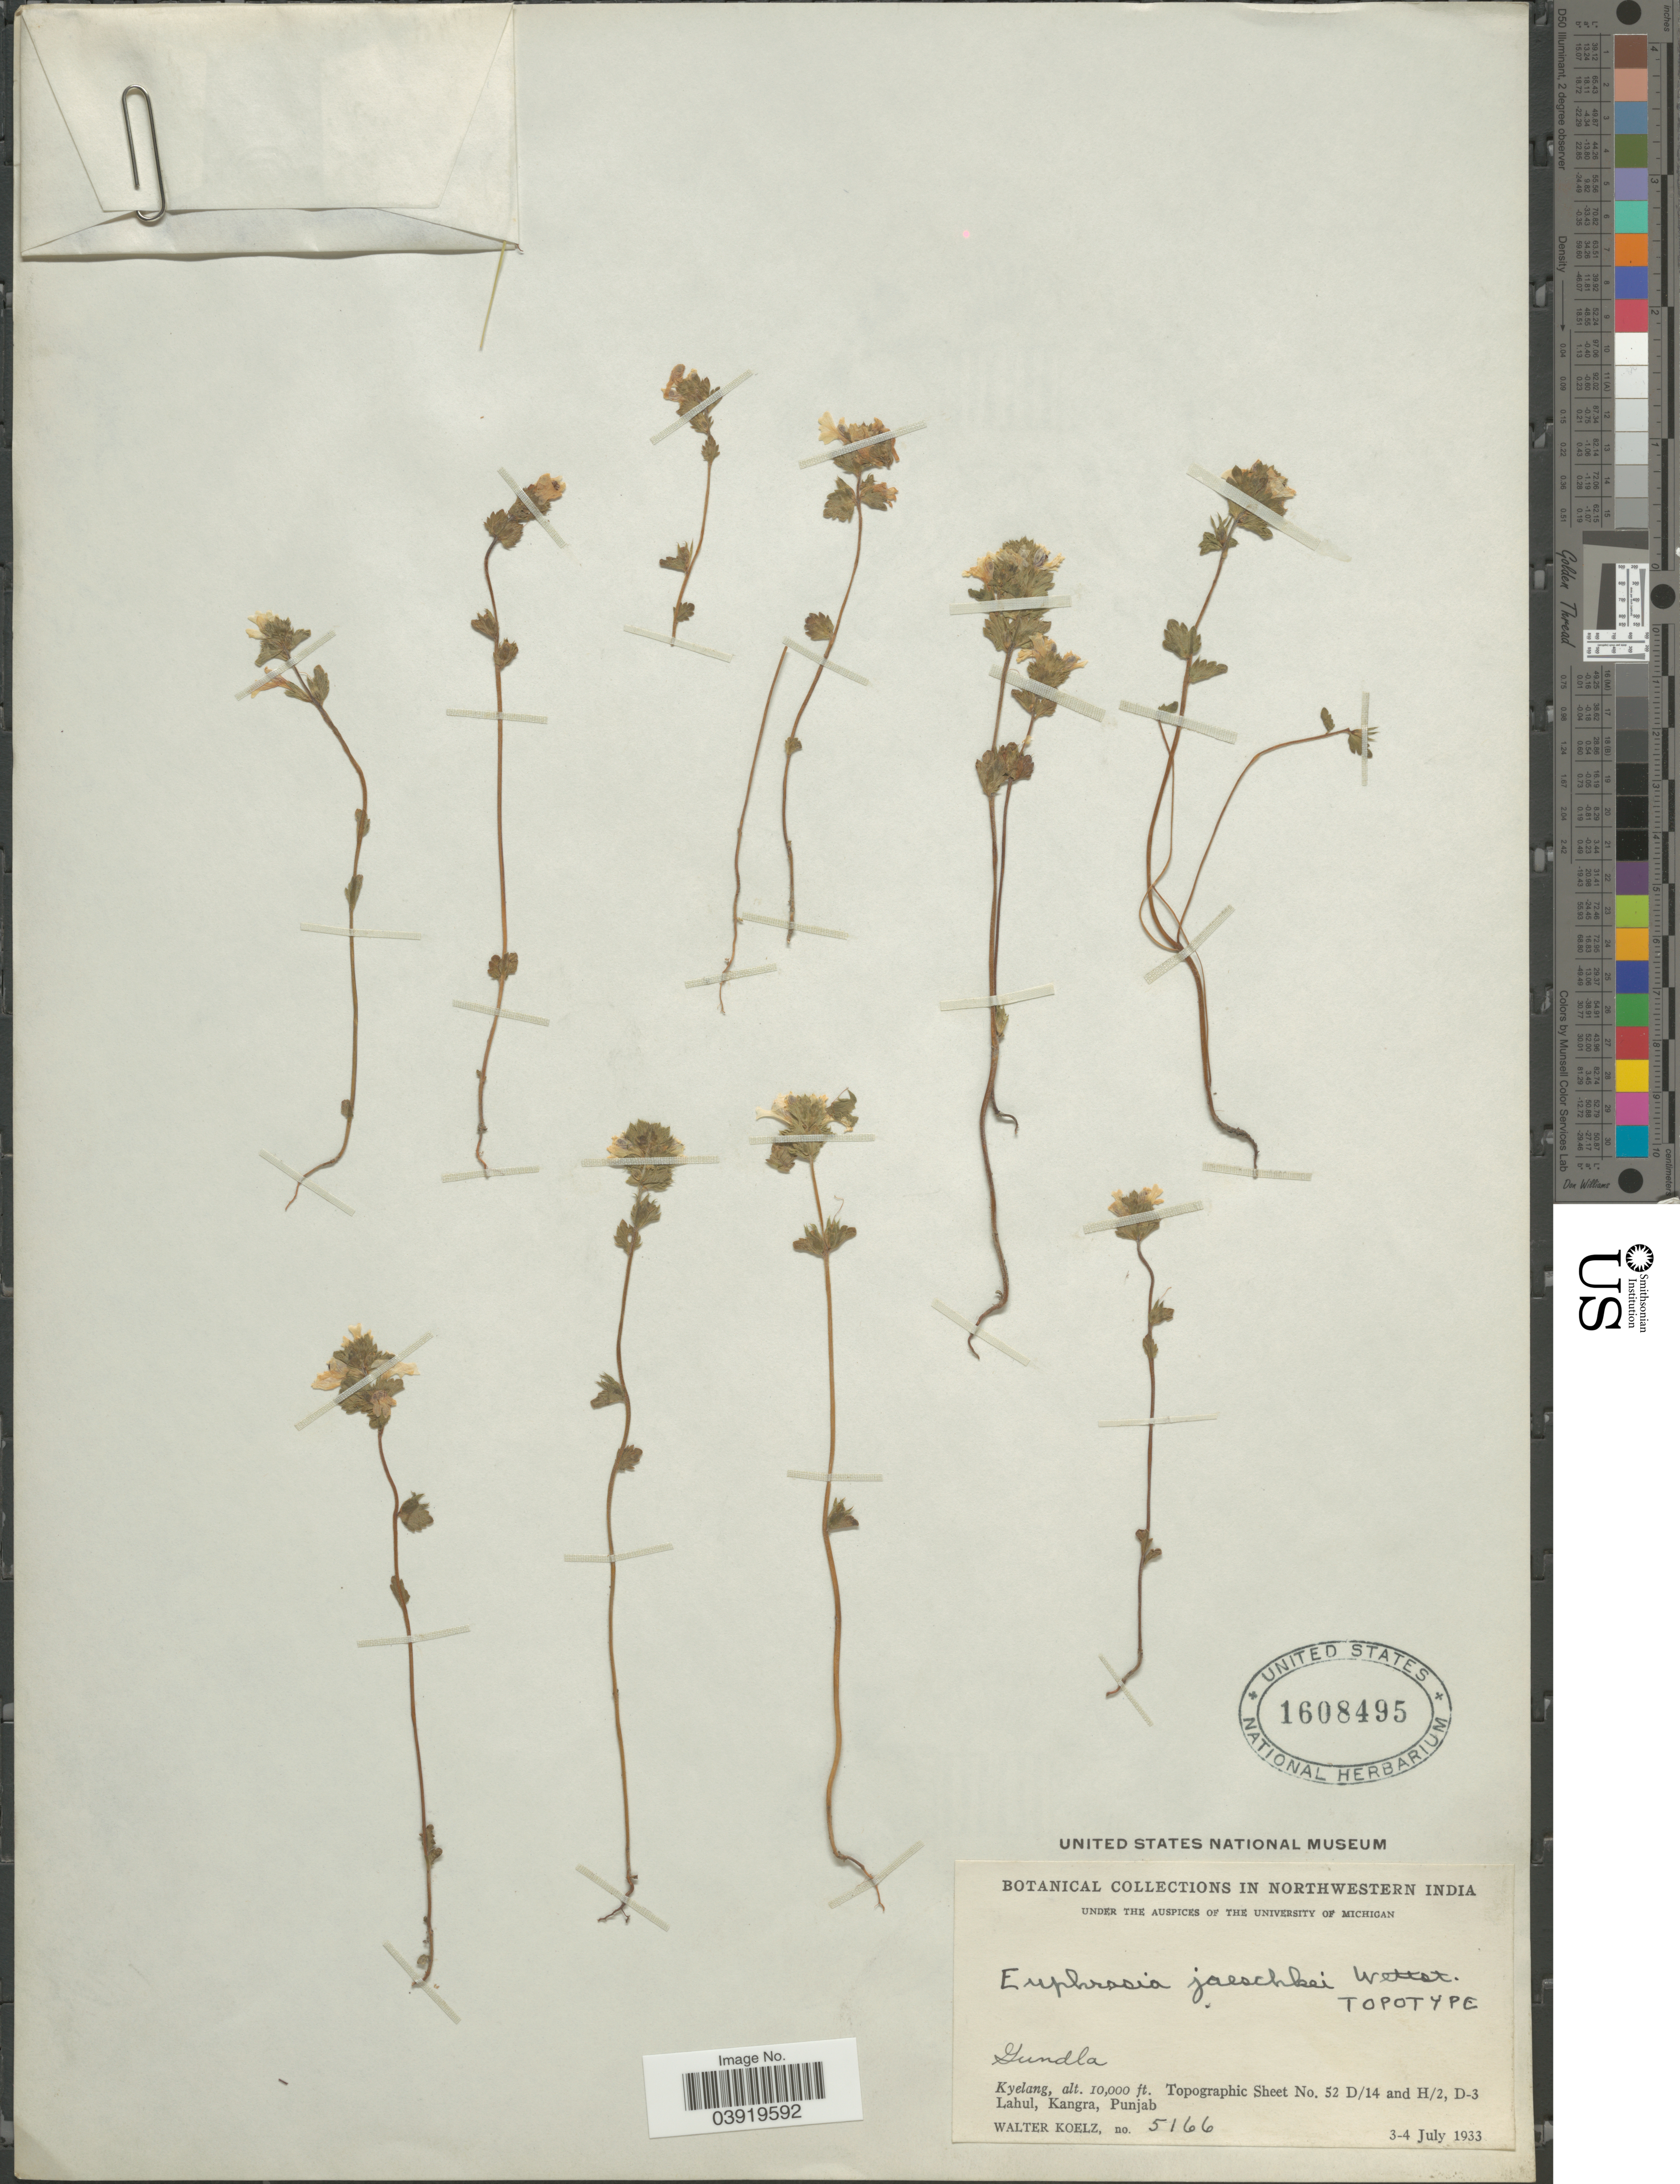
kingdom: Plantae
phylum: Tracheophyta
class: Magnoliopsida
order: Lamiales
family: Orobanchaceae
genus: Euphrasia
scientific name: Euphrasia jaeschkei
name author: Wettst.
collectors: W. N. Koelz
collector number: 5166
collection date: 1933-07-03/1933-07-04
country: India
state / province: Punjab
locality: In Northwestern India. Gundla. Kyelang. Topographic Sheet No. 52 D/14 and H/2, D-3 Lahul, Kangra.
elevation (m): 3048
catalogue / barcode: US 1608495